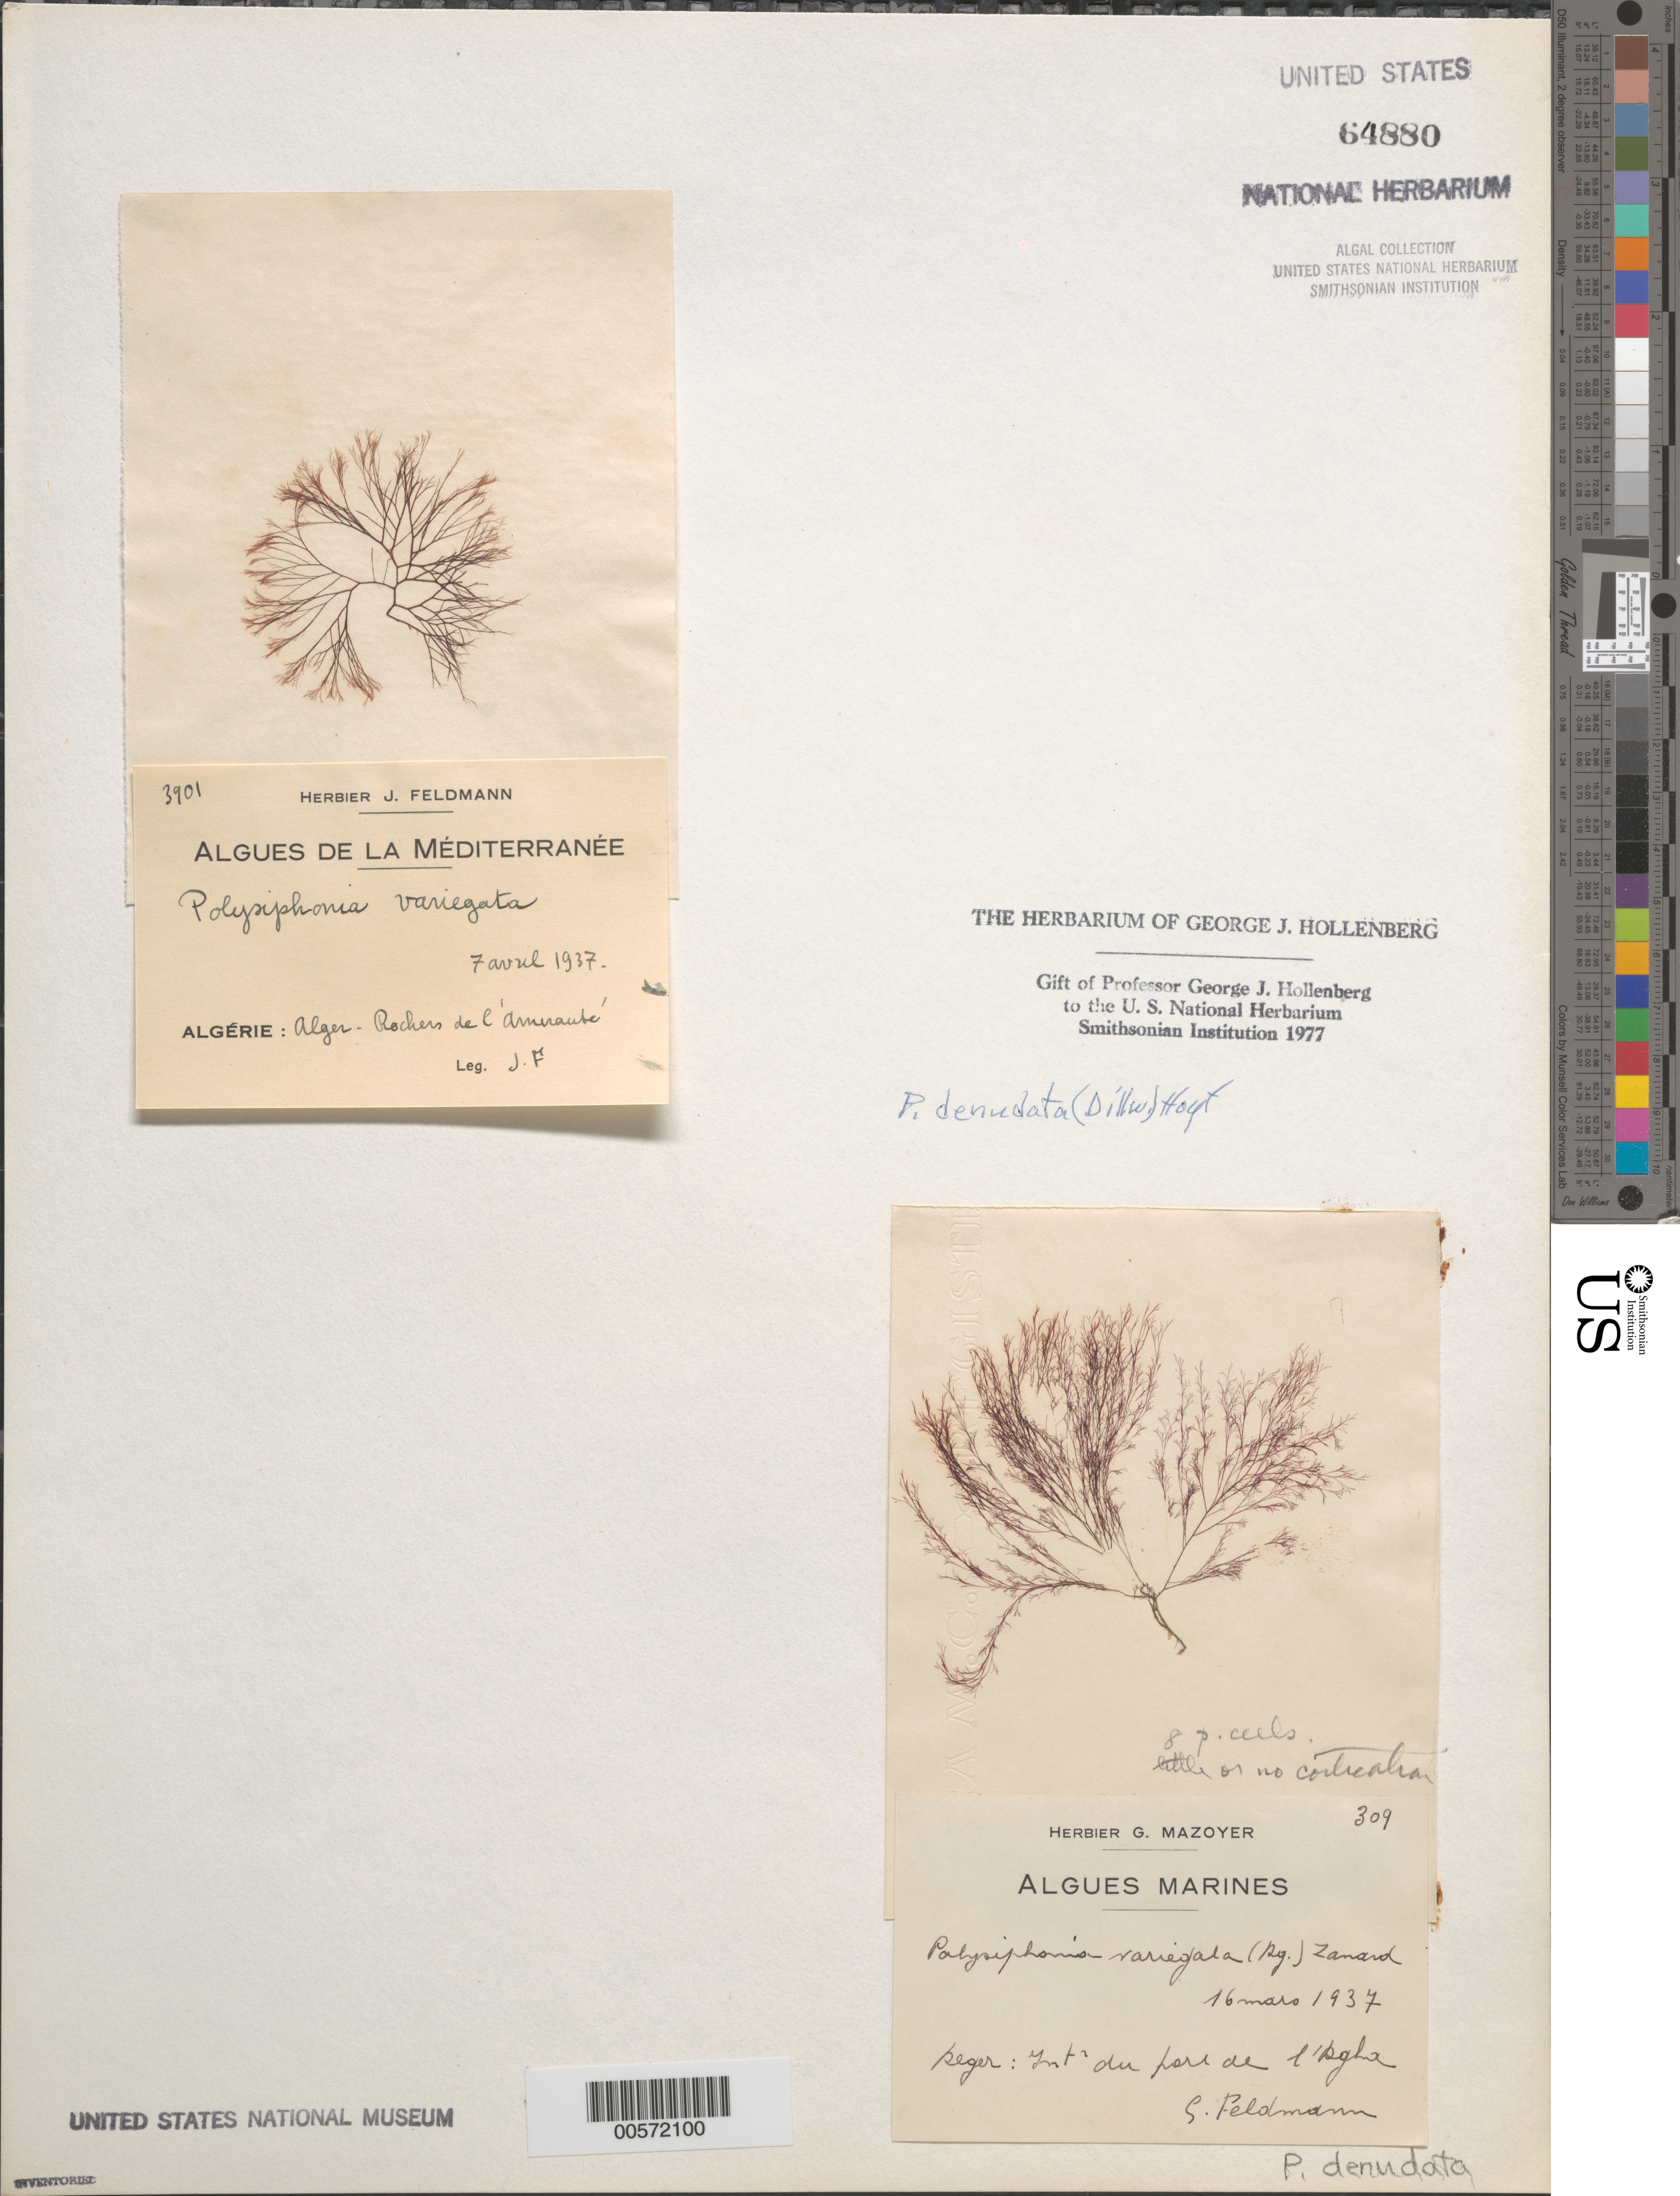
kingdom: Plantae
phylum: Rhodophyta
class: Florideophyceae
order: Ceramiales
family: Rhodomelaceae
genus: Polysiphonia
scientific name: Polysiphonia denudata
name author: (Dillwyn) Grev. ex Harv.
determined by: Hollenberg, George J.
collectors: J. Feldmann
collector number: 309 & 3901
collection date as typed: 16 Mar 1937 AND 07 Apr 1937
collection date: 1937-03-16,1937-04-07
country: Algeria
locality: Ilot de la Marine (l'Amiraute) and Agha lighthouse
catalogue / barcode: US 64880